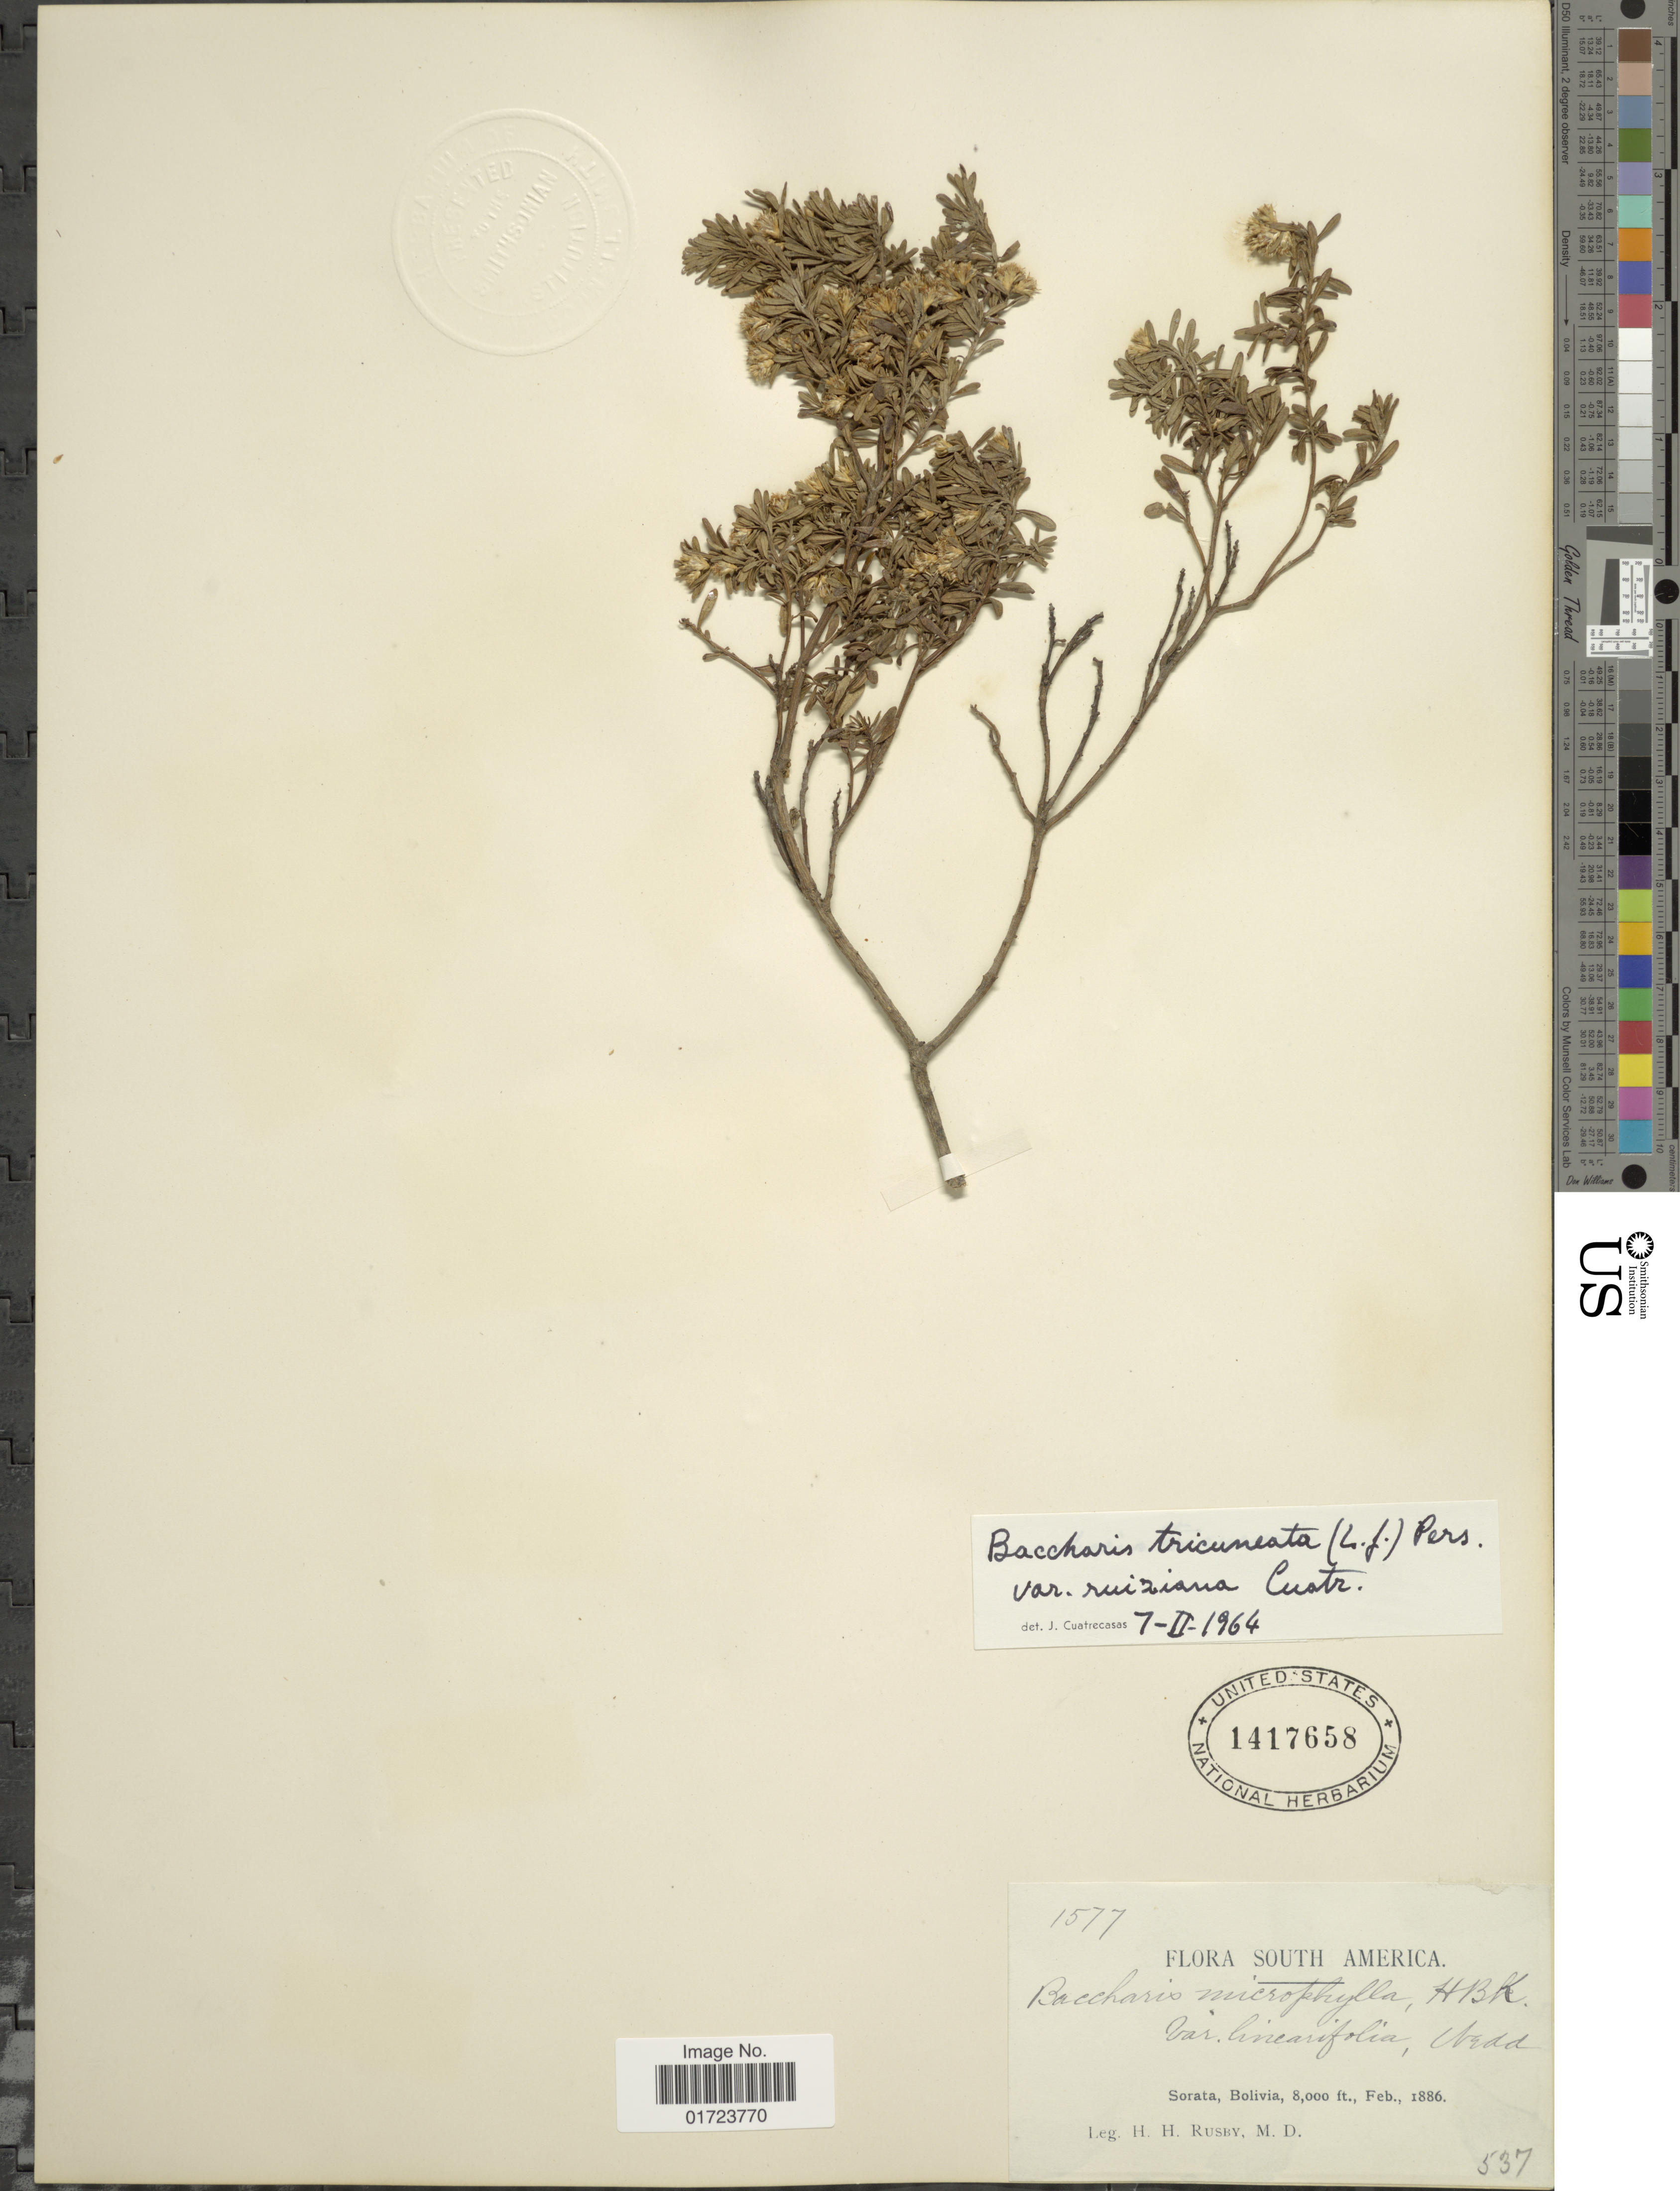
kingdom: Plantae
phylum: Tracheophyta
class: Magnoliopsida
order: Asterales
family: Asteraceae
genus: Baccharis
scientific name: Baccharis tricuneata var. ruiziana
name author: Cuatrec.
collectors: H. H. Rusby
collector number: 537/1577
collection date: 1886-02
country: Bolivia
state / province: La Páz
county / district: Larecaja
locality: Sorata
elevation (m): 2438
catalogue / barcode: US 1417658